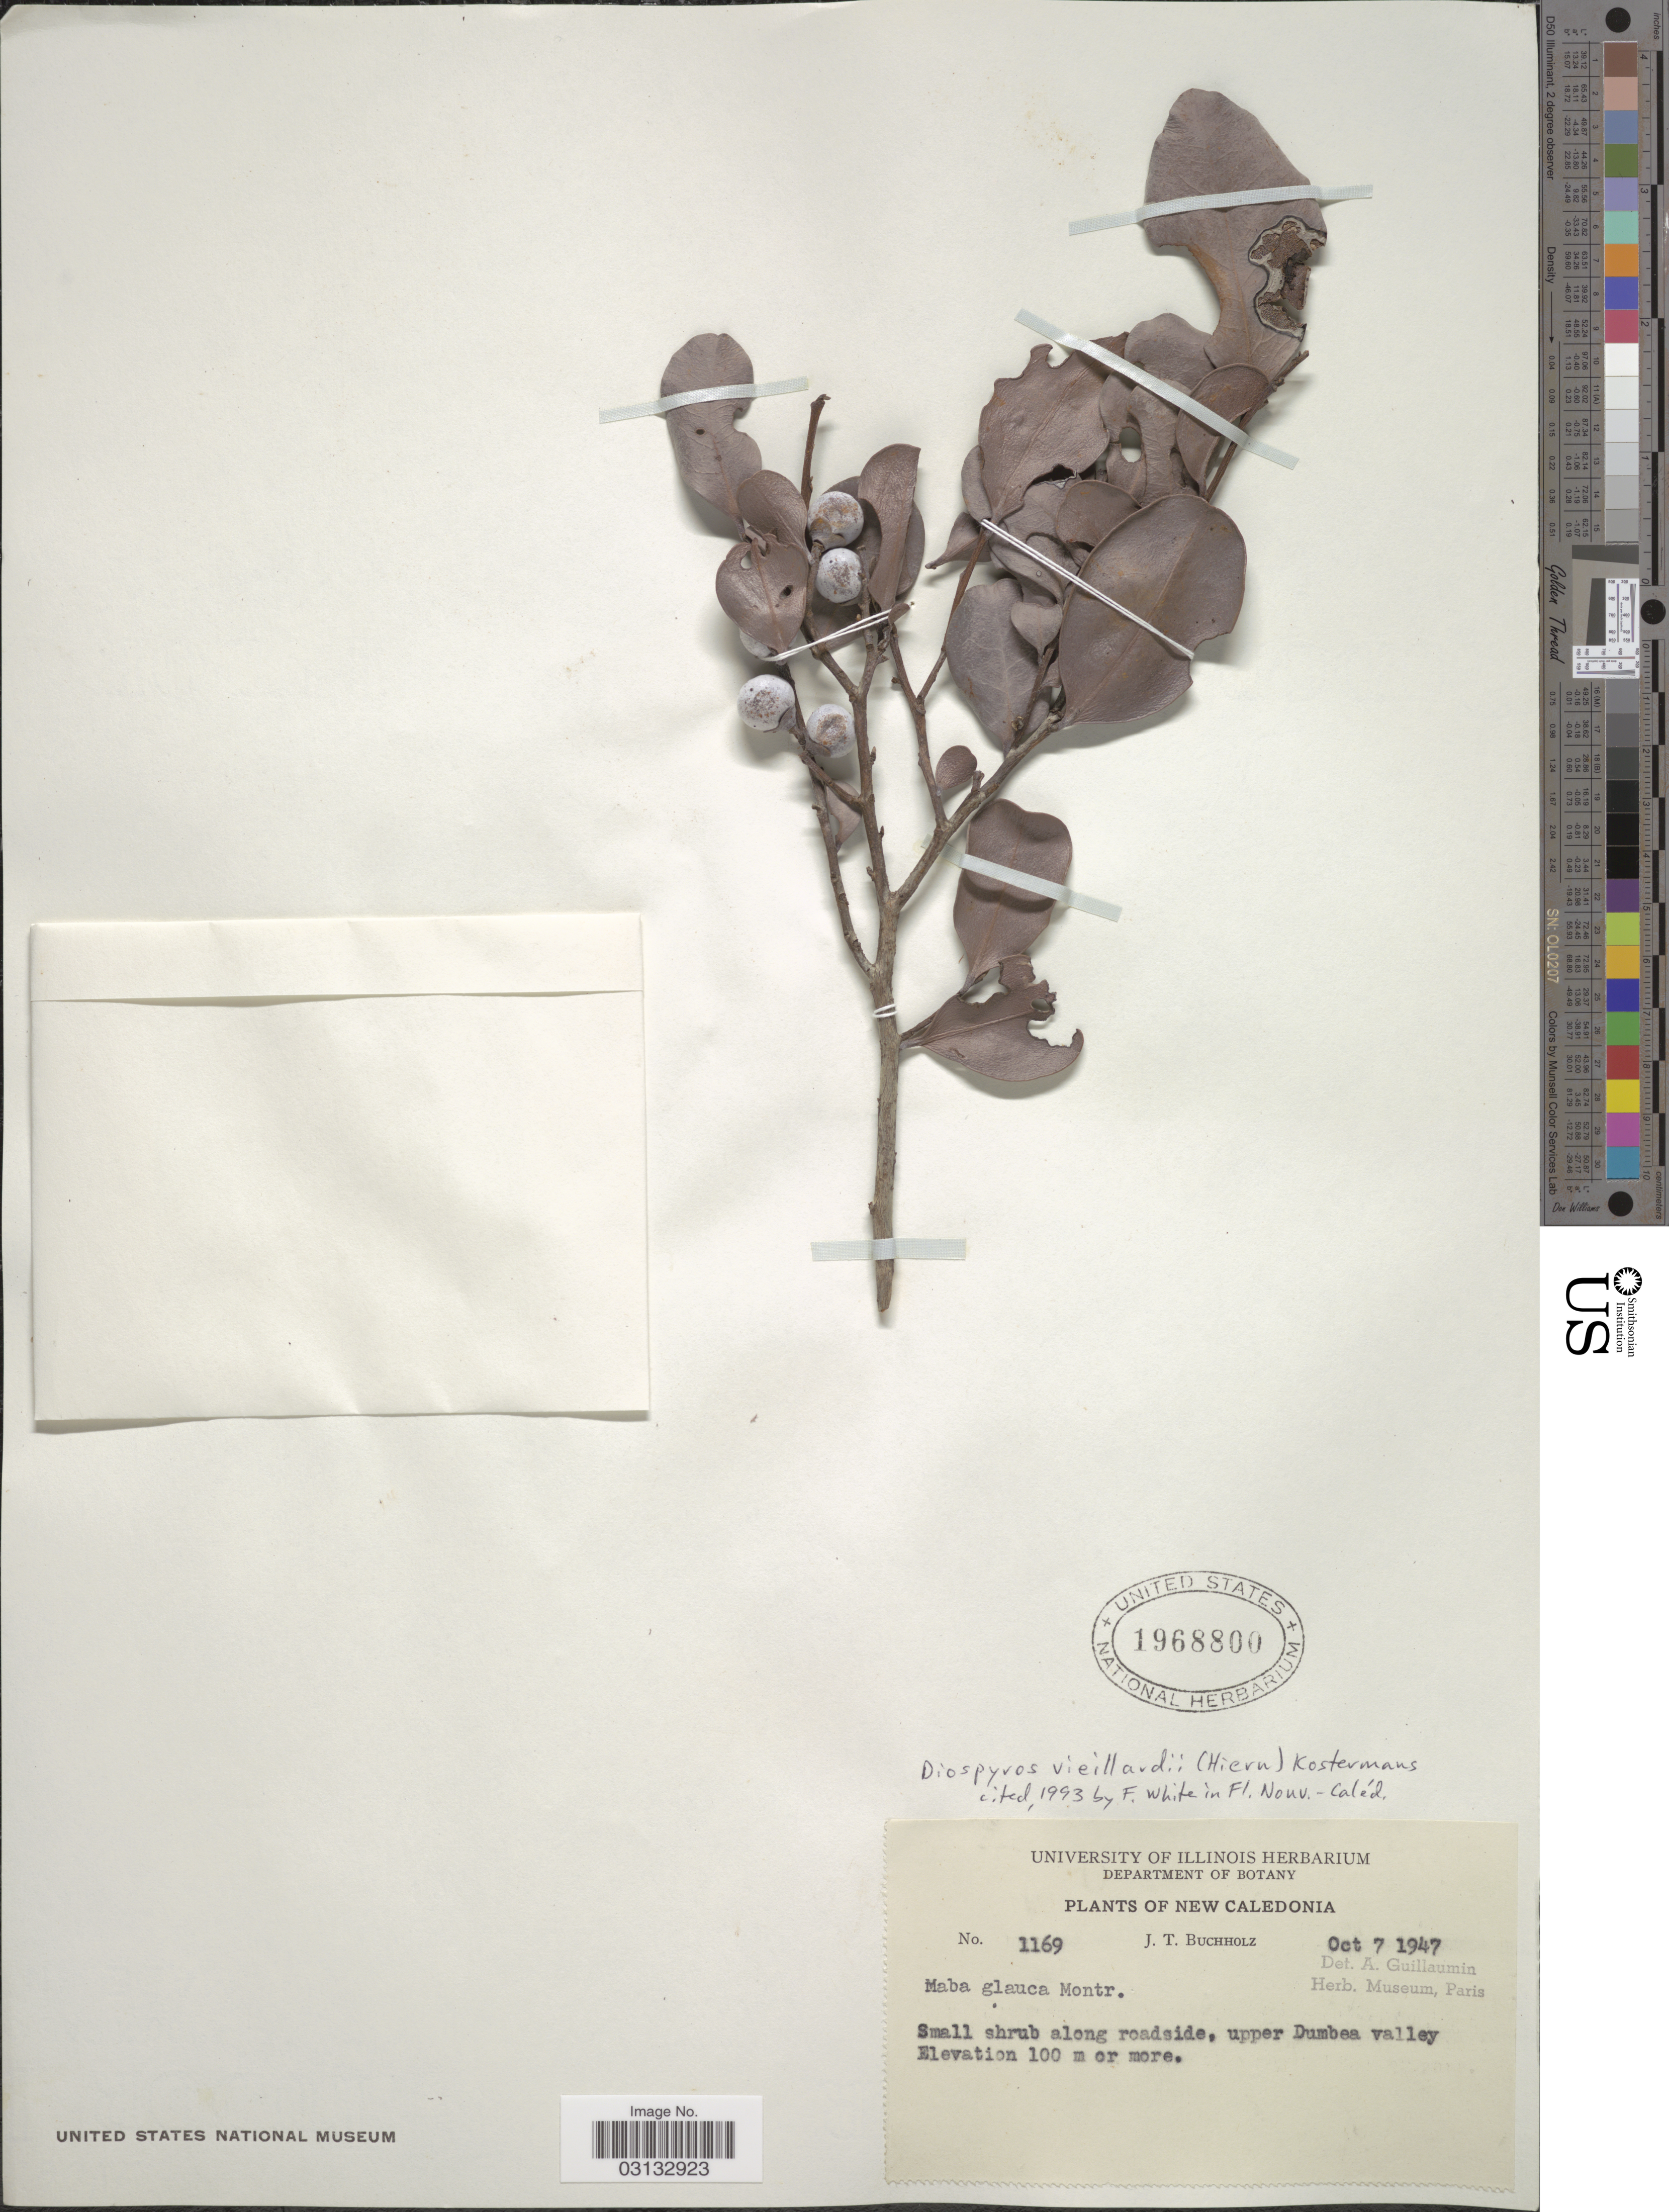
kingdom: Plantae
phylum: Tracheophyta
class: Magnoliopsida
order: Ericales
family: Ebenaceae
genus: Diospyros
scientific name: Diospyros vieillardii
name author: (Hiern) Kosterm.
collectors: J. T. Buchholz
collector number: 1169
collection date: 1947-10-07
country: New Caledonia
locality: Upper Dumbea valley.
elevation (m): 100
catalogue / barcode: US 1968800